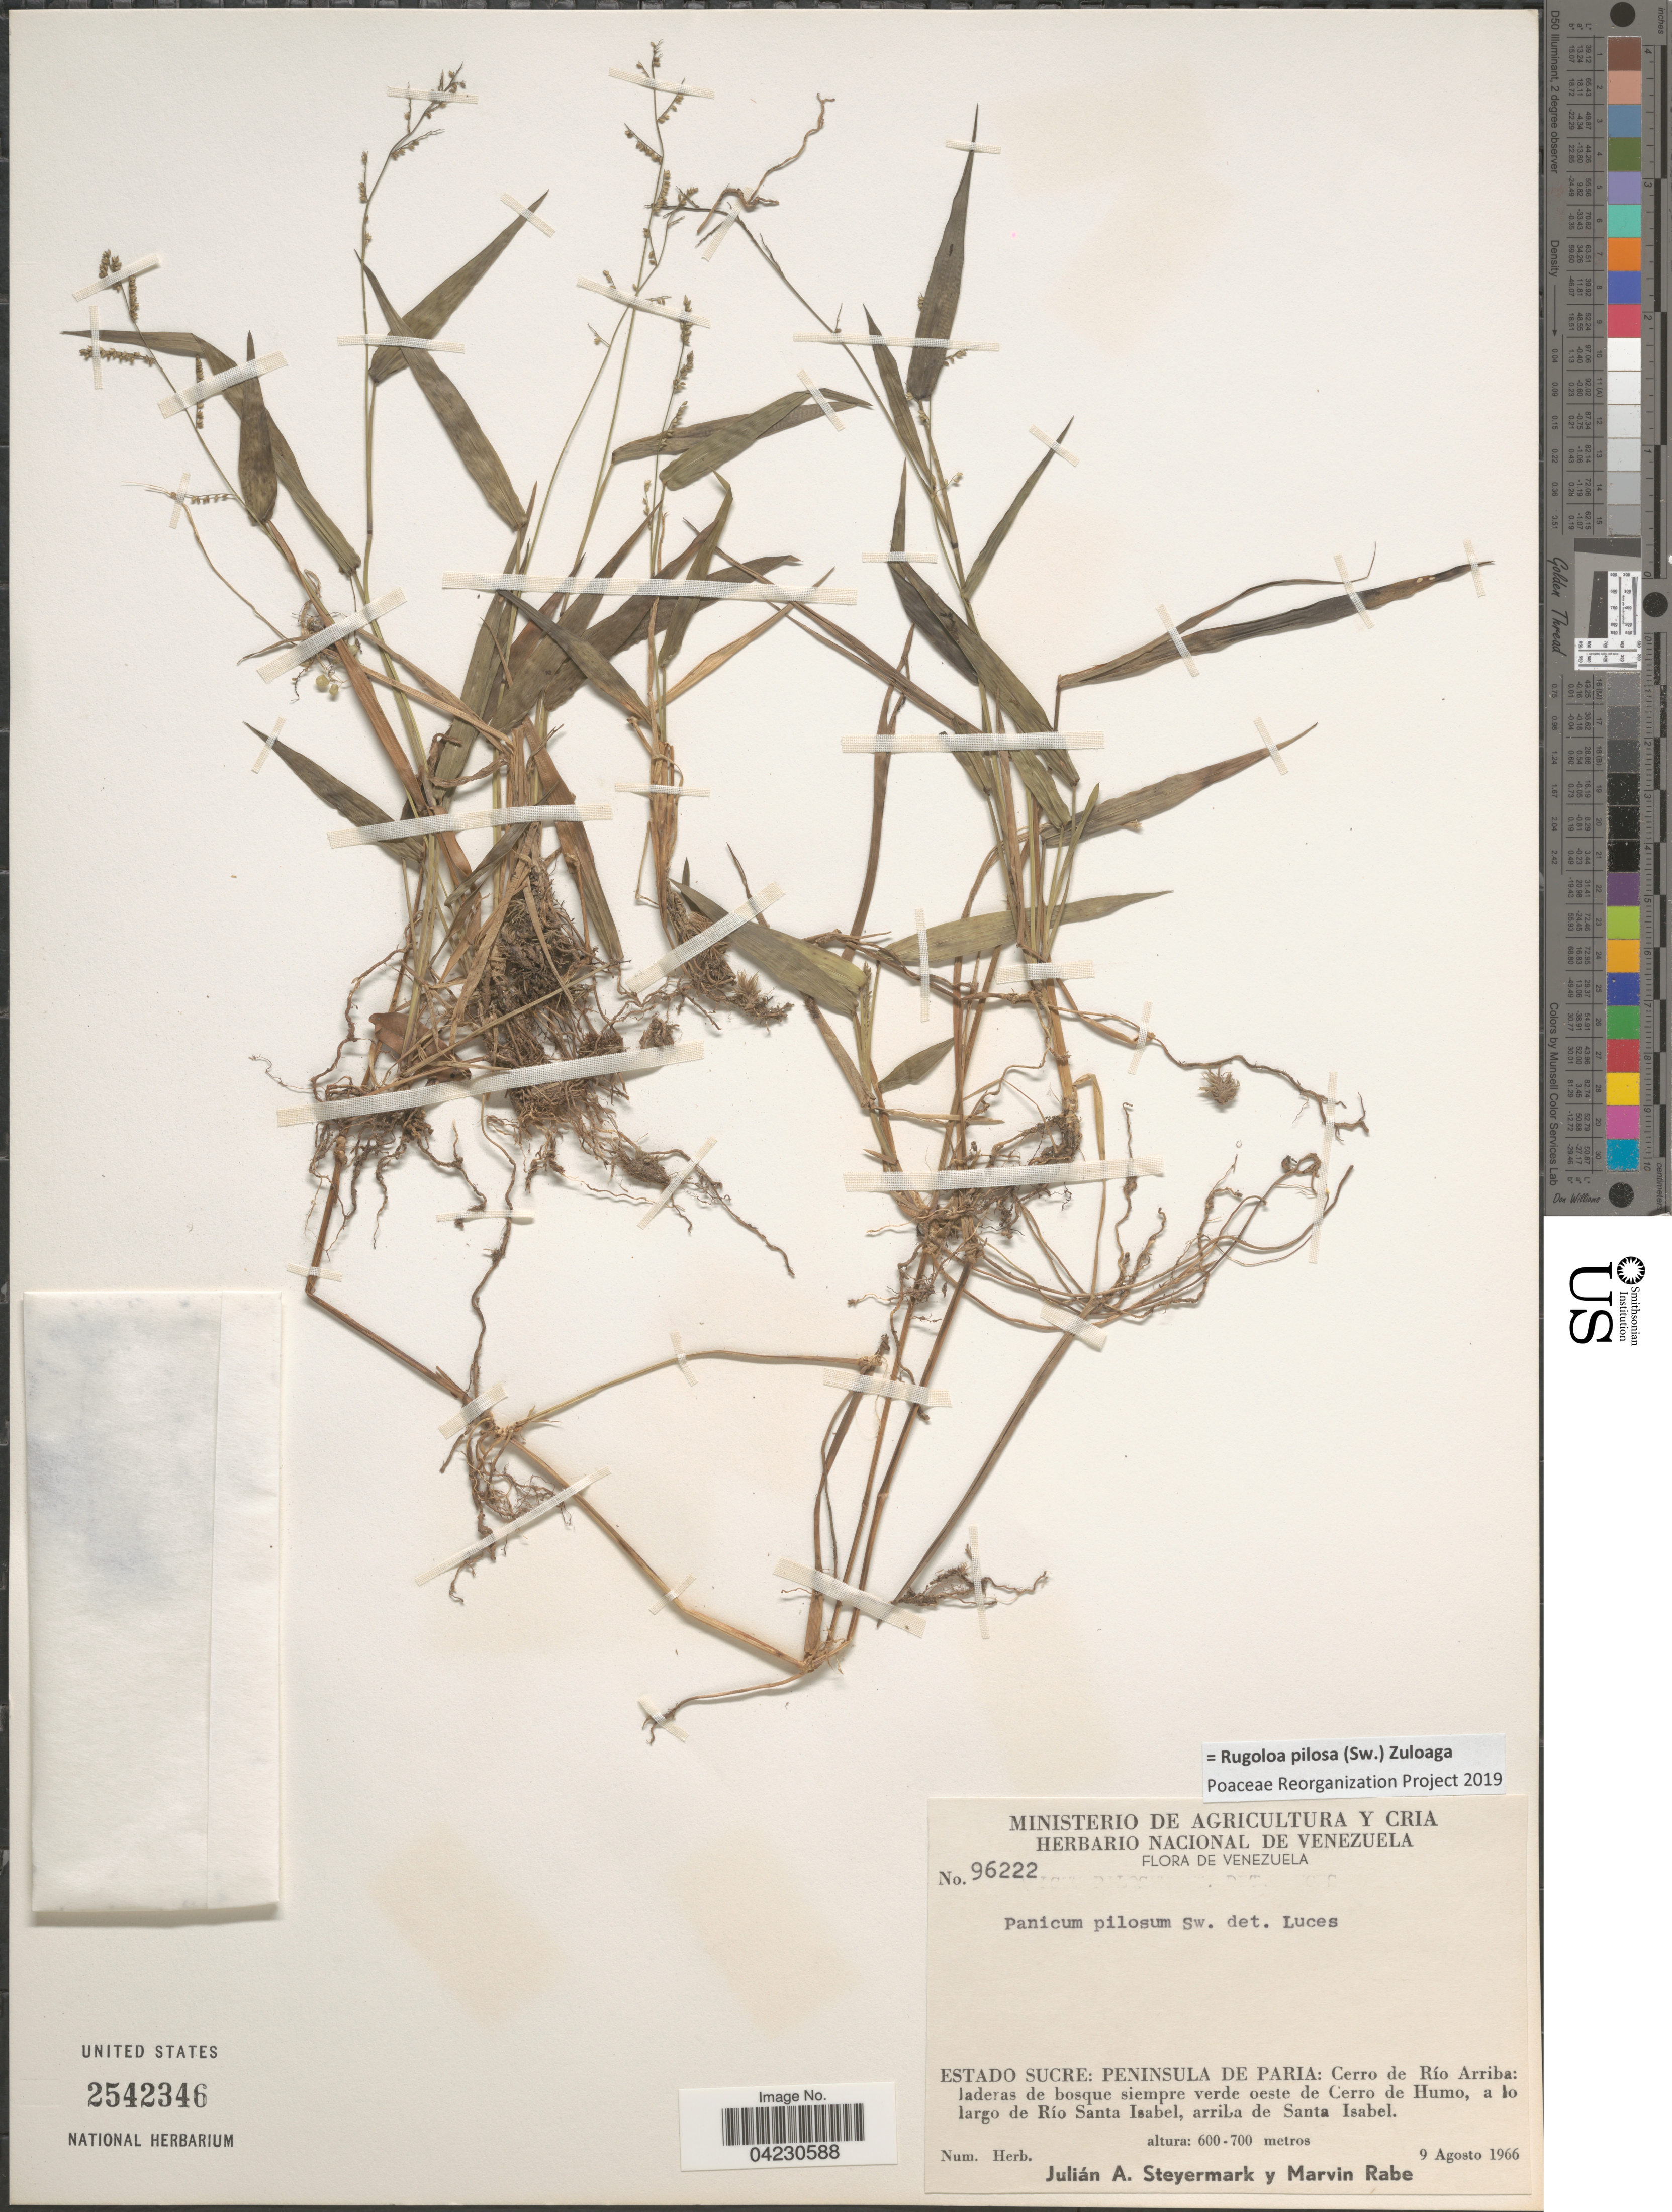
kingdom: Plantae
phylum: Tracheophyta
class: Liliopsida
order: Poales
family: Poaceae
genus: Rugoloa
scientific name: Rugoloa pilosa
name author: (Sw.) Zuloaga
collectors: J. Steyermark & M. Rabe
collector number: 96222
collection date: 1966-08-09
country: Venezuela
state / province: Sucre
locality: Peninsula de Paria: Cerro de Río Arriba: laderas de bosque siempre verde oeste de Cerro de Humo, a lo largo de Río Santa Isabel, arriba de Santa Isabel.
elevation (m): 600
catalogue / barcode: US 2542346